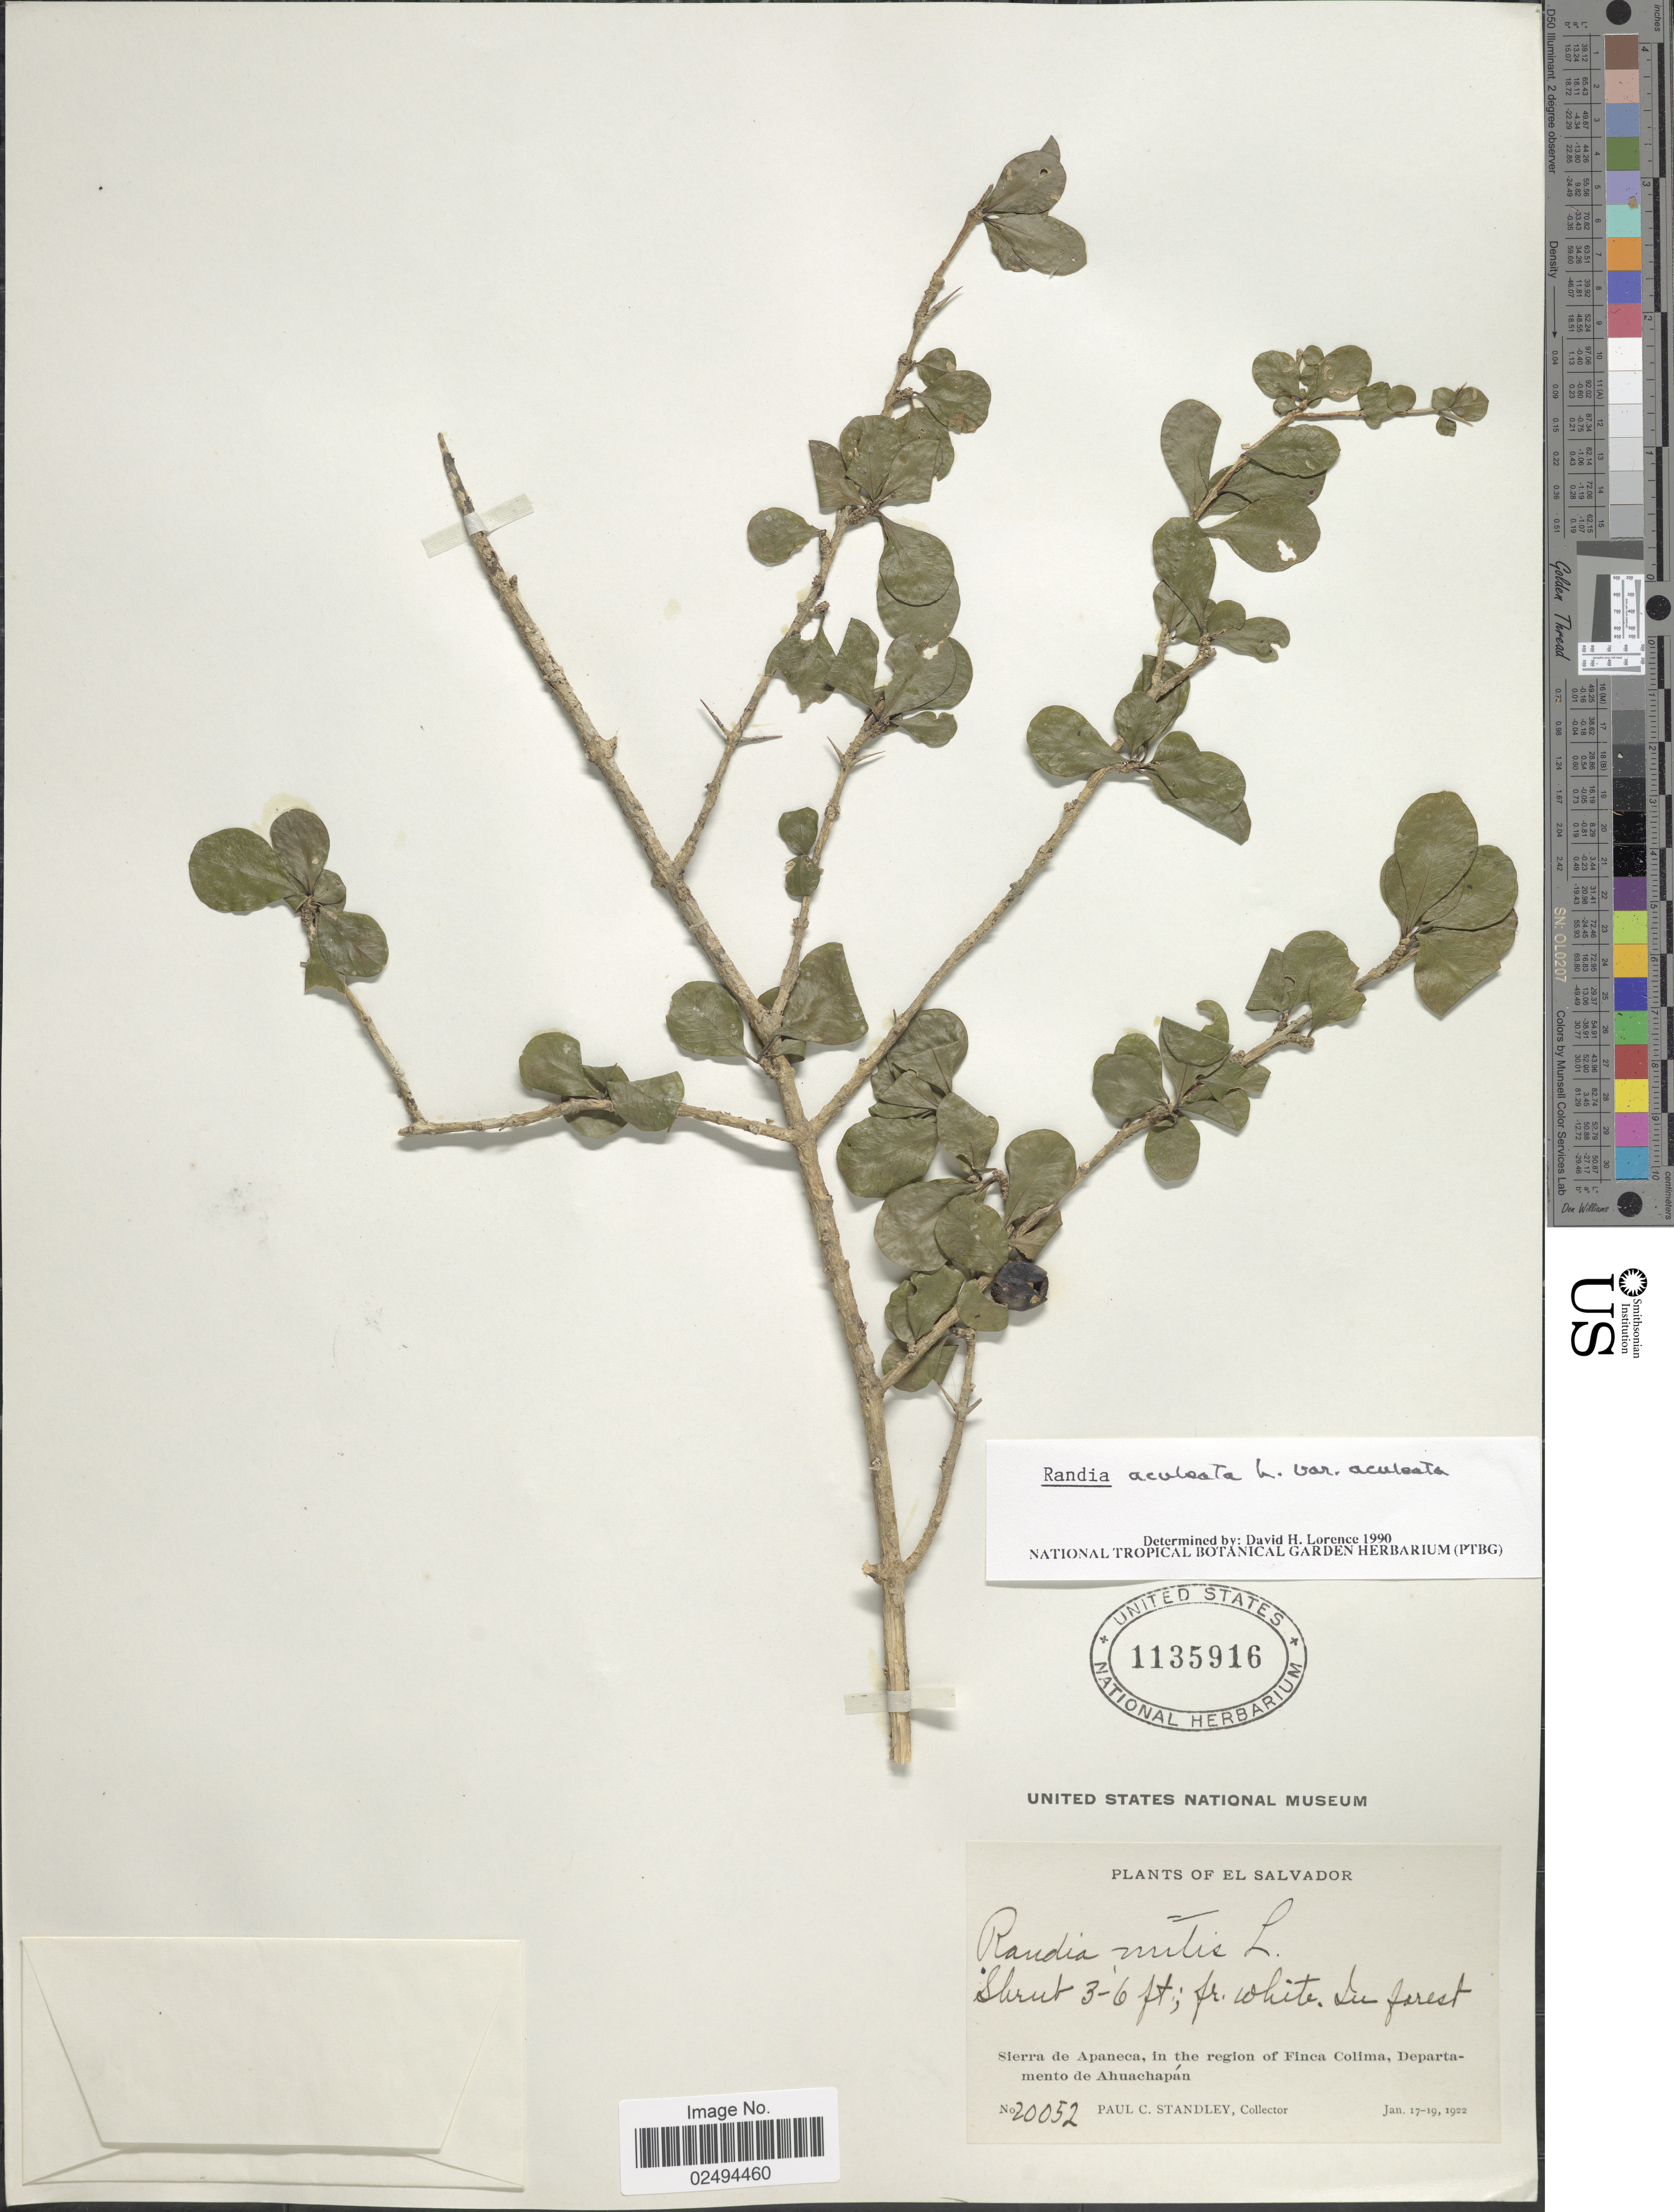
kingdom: Plantae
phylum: Tracheophyta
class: Magnoliopsida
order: Gentianales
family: Rubiaceae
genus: Randia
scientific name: Randia aculeata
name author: L.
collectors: P. C. Standley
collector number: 20052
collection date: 1922-01-17/1922-01-19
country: El Salvador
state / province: Ahuachapan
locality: In forest. Sierra de Apaneca, in the region of Finca Colima, Departamento de Ahuachapan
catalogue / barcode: US 1135916